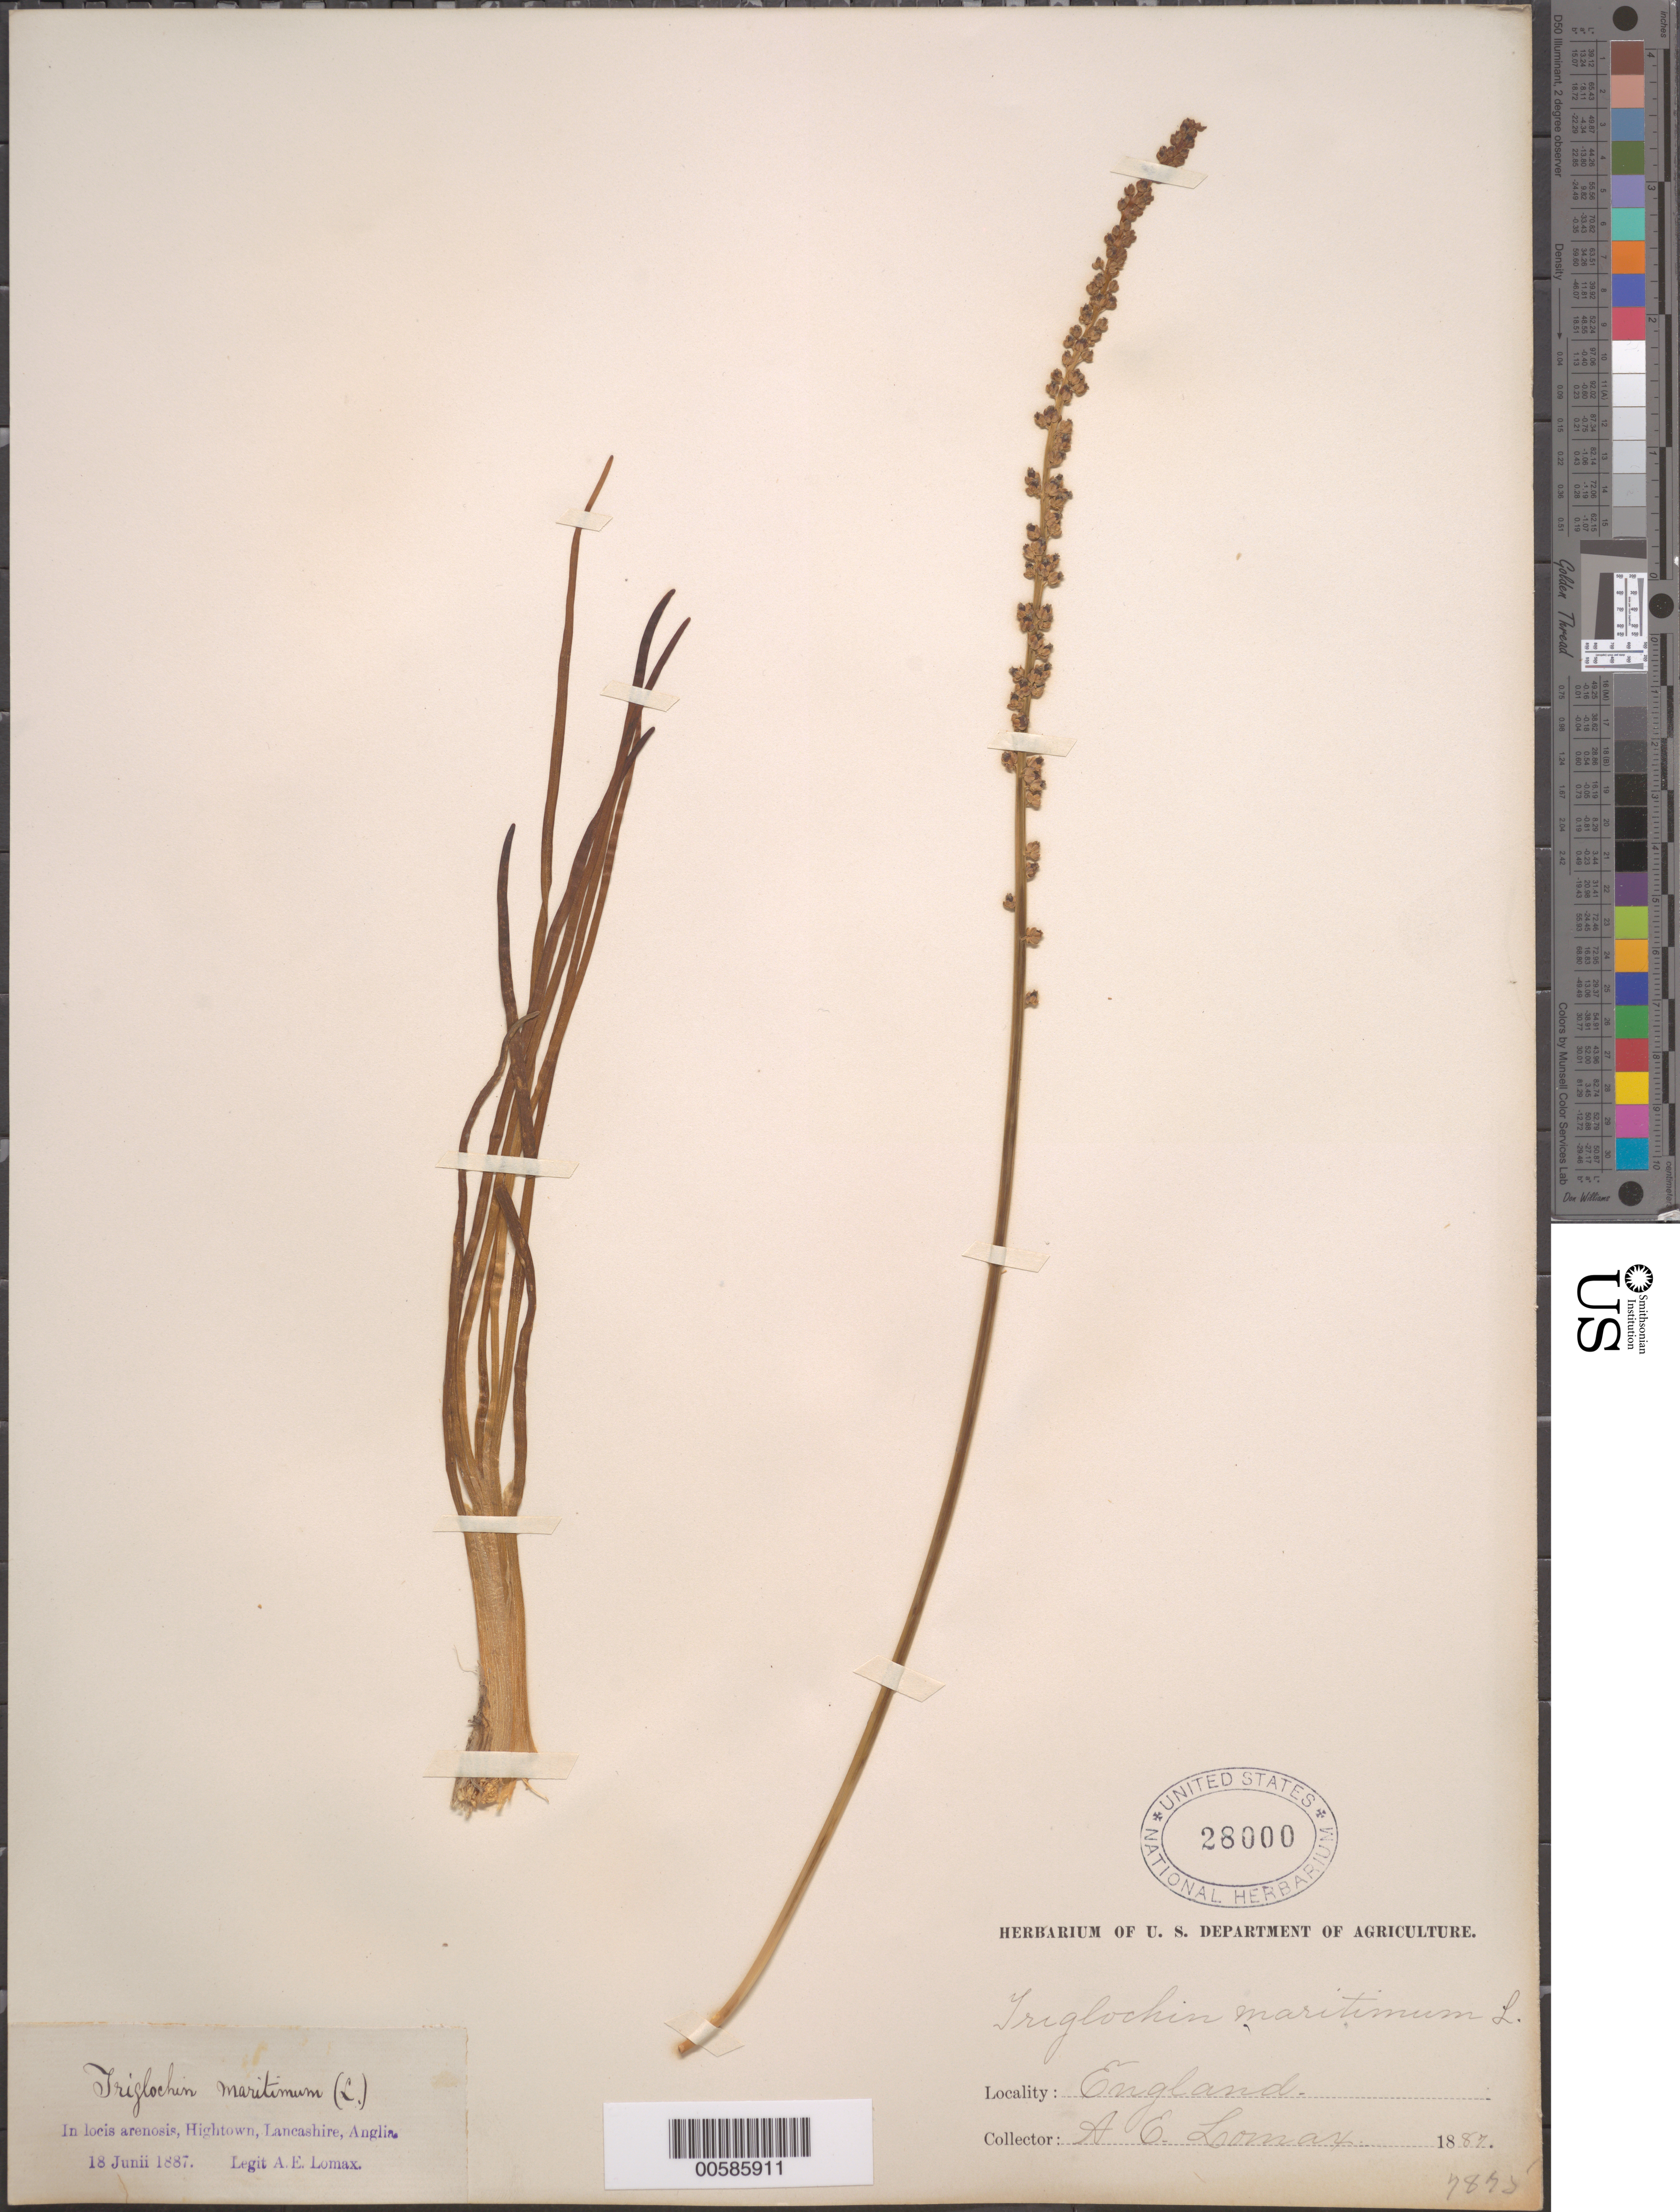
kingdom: Plantae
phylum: Tracheophyta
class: Liliopsida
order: Alismatales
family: Juncaginaceae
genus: Triglochin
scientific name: Triglochin maritima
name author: L.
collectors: A. Lomax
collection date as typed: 18 Jun 1887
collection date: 1887-06-18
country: United Kingdom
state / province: England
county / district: Lancashire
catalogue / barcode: US 28000